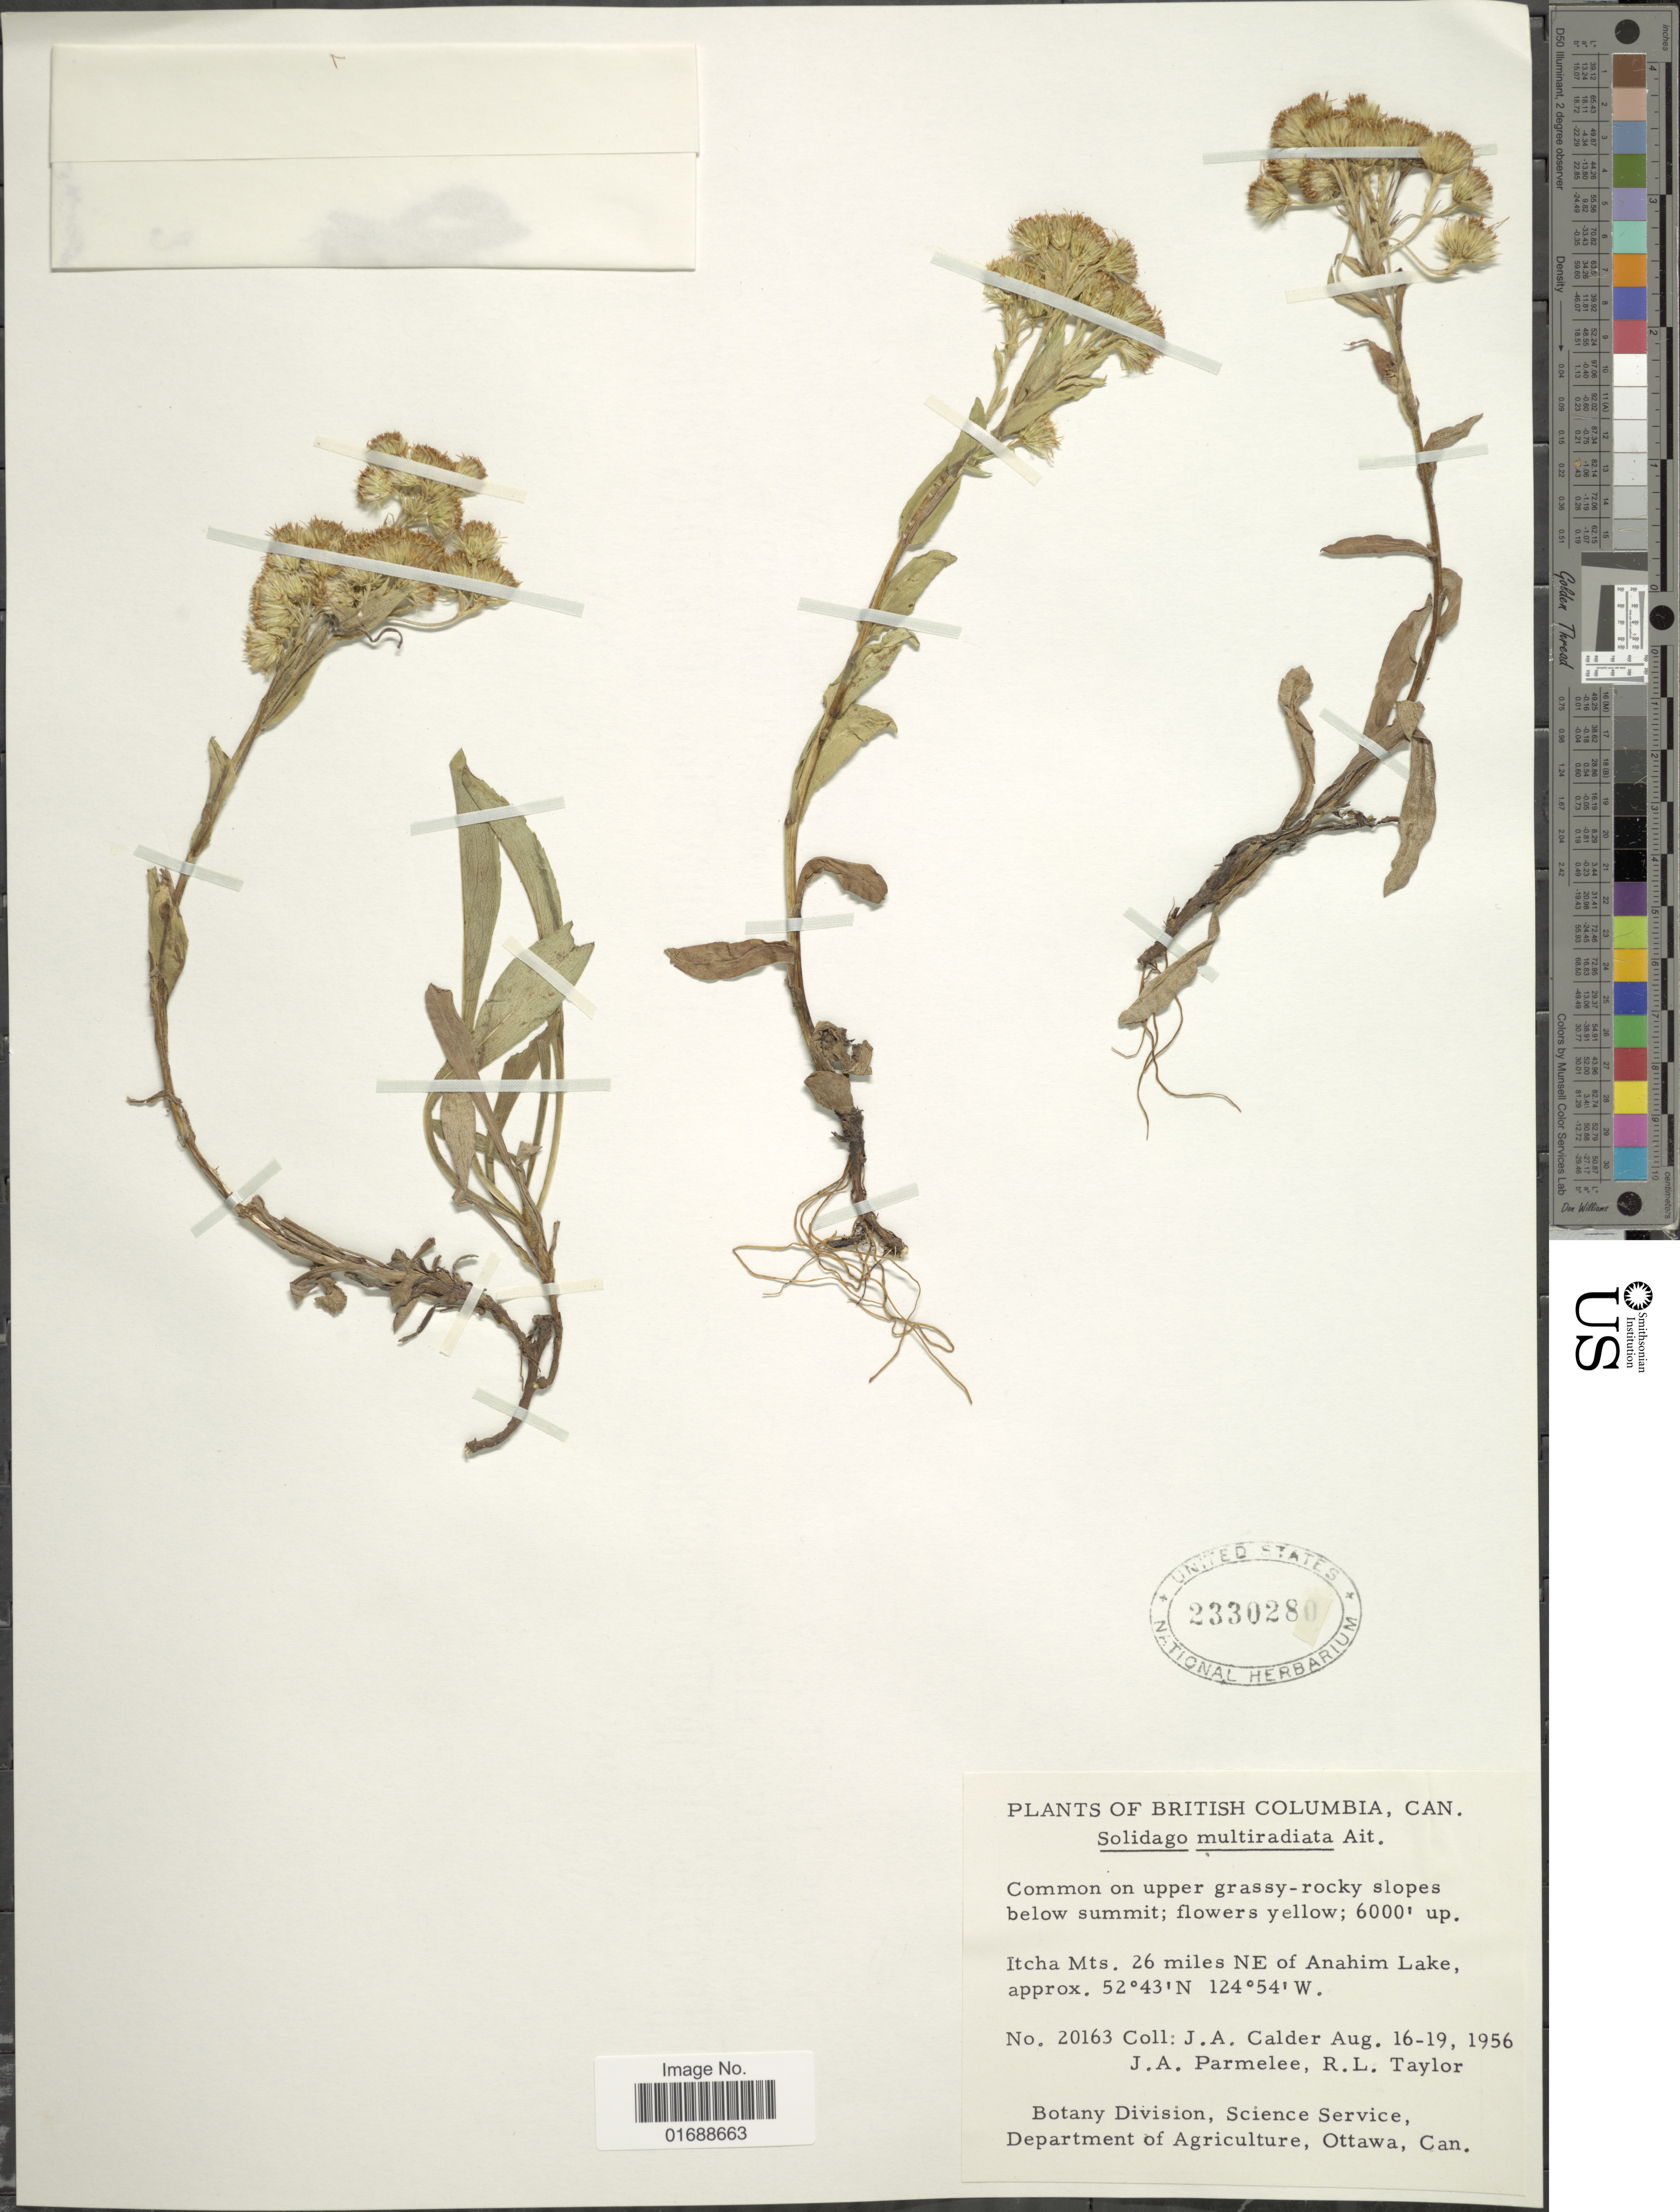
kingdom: Plantae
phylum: Tracheophyta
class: Magnoliopsida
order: Asterales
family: Asteraceae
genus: Solidago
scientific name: Solidago multiradiata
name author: Aiton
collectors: J. A. Calder, J. A. Parmelee & R. Taylor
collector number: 20163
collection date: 1956-08-16/1956-08-19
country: Canada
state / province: British Columbia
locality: Itcha Mts. 26 miles NE of Anahim Lake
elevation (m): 1829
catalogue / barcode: US 2330280